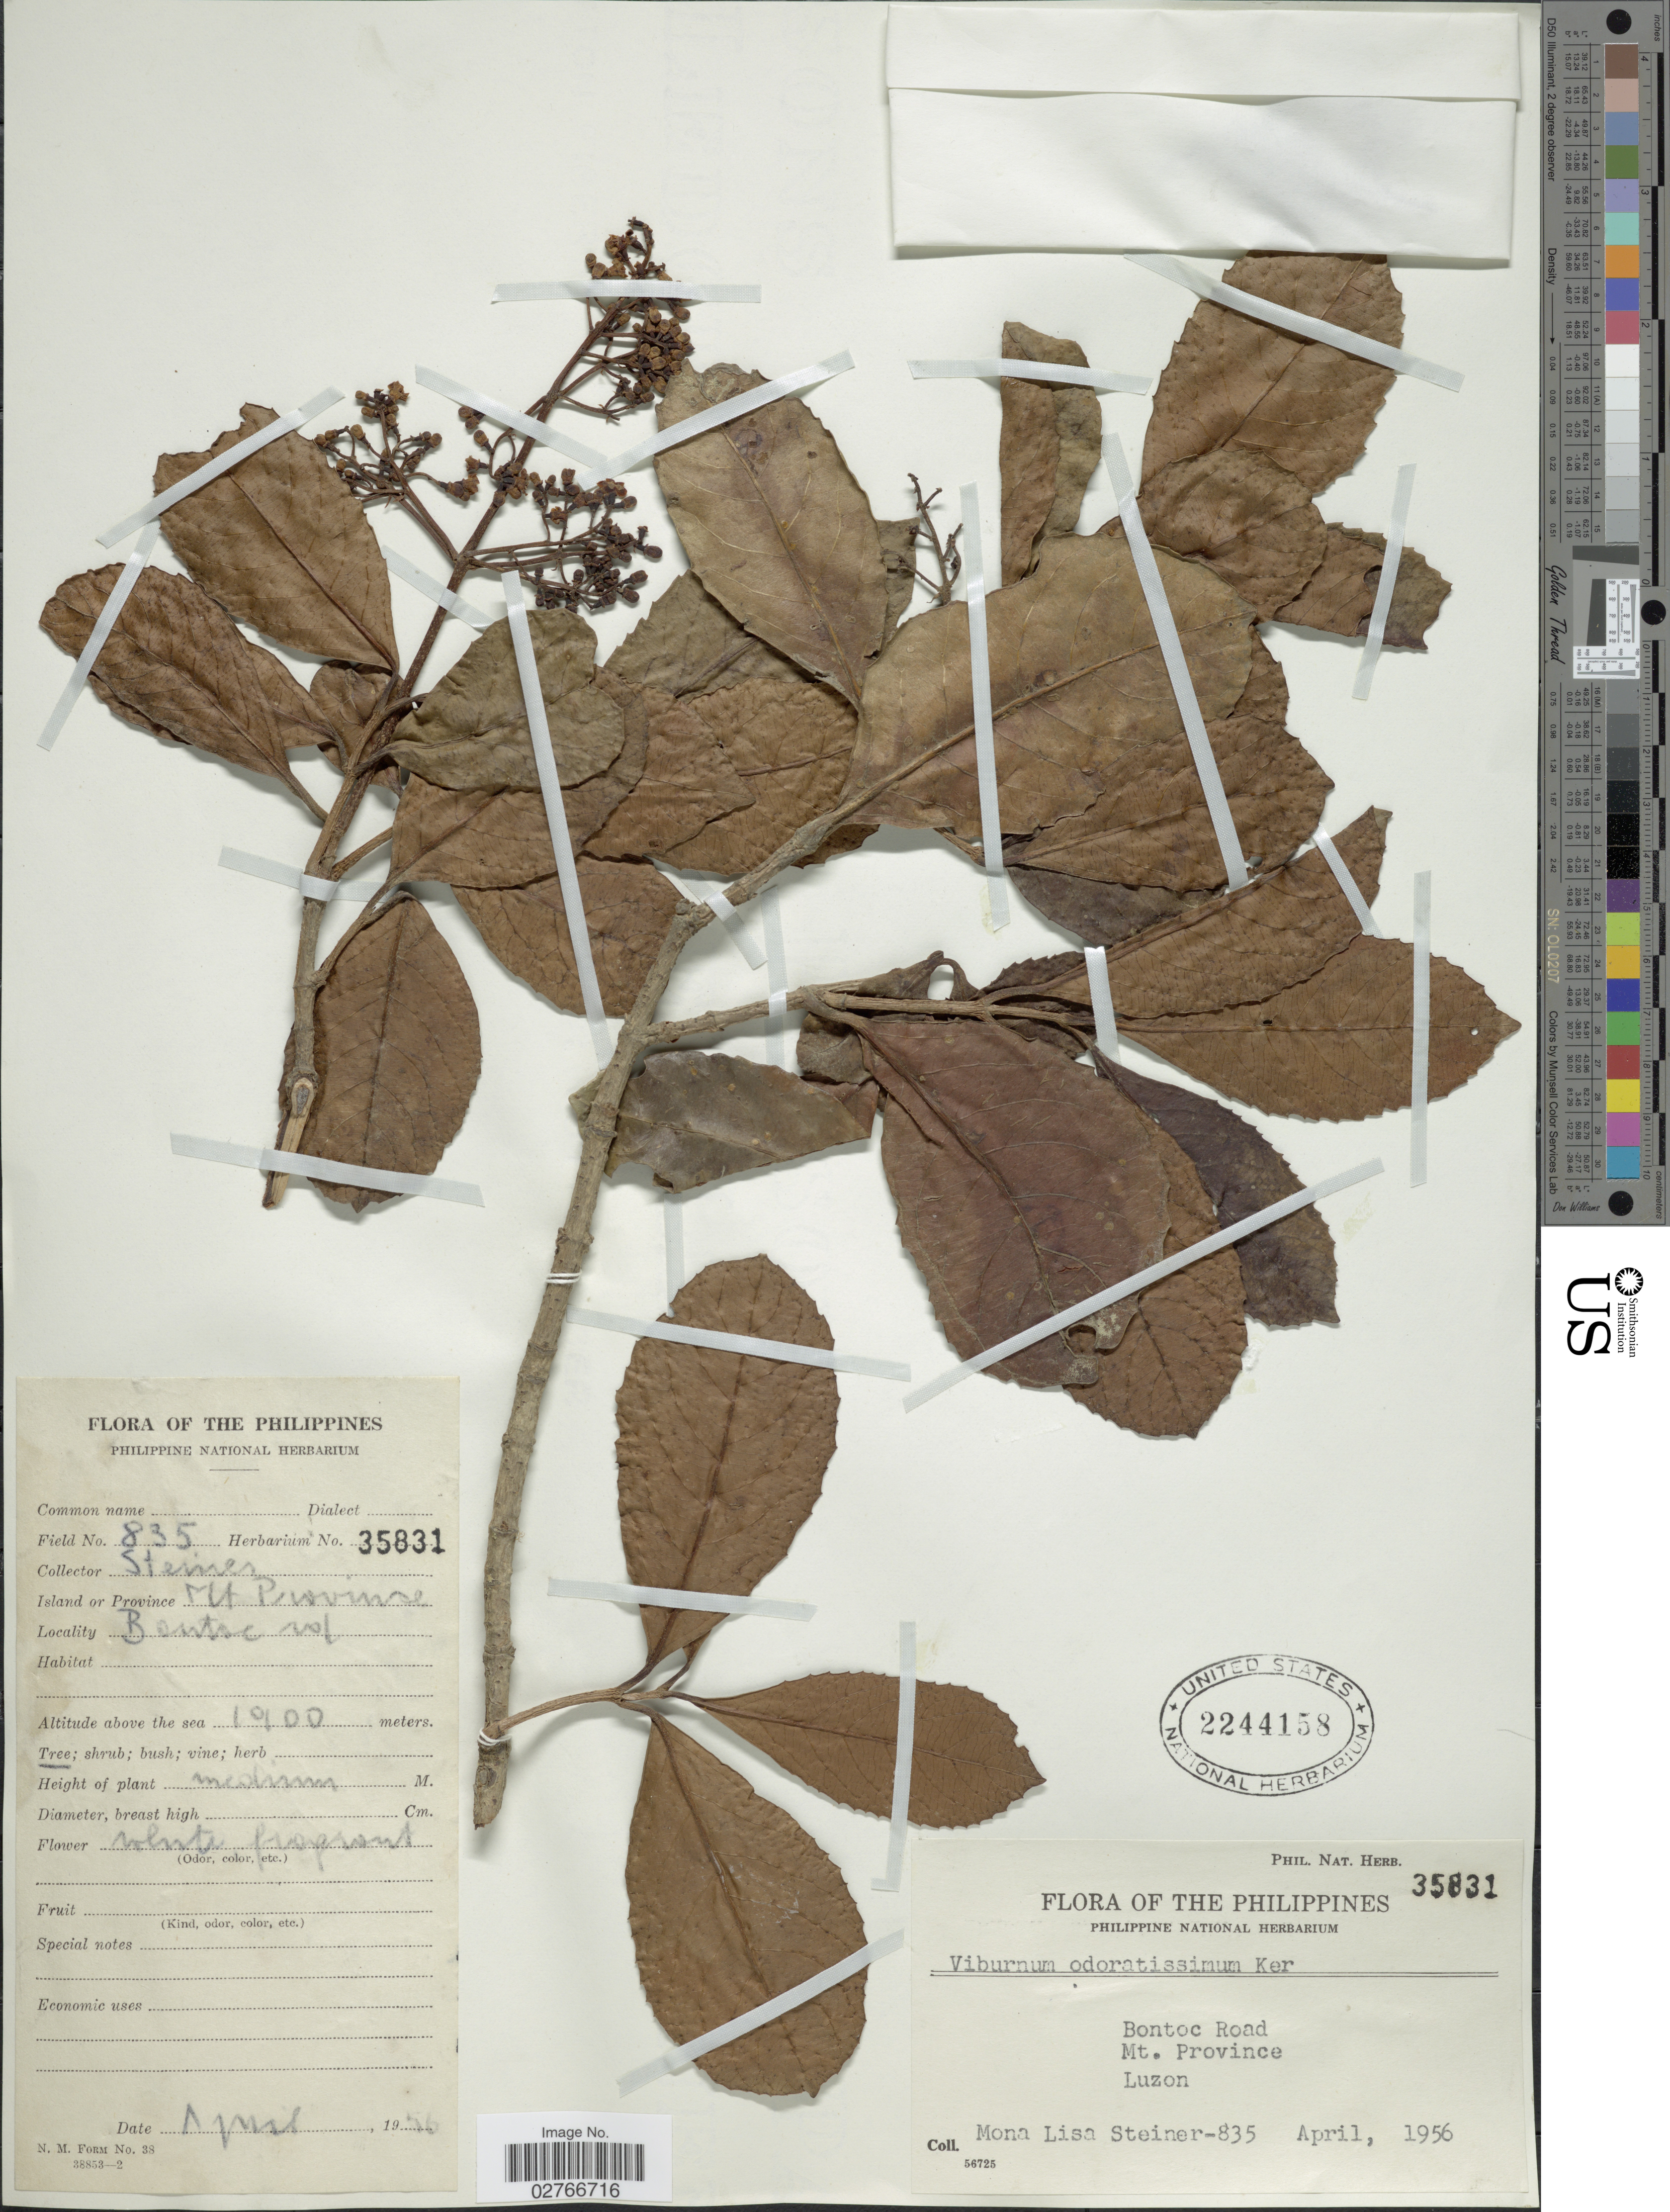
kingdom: Plantae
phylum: Tracheophyta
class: Magnoliopsida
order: Dipsacales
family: Viburnaceae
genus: Viburnum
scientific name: Viburnum odoratissimum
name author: Ker Gawl.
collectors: M. Steiner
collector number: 835/35831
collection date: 1956-04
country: Philippines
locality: Bontoc Road. Mt. Province. Luzon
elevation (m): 1900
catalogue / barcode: US 2244158